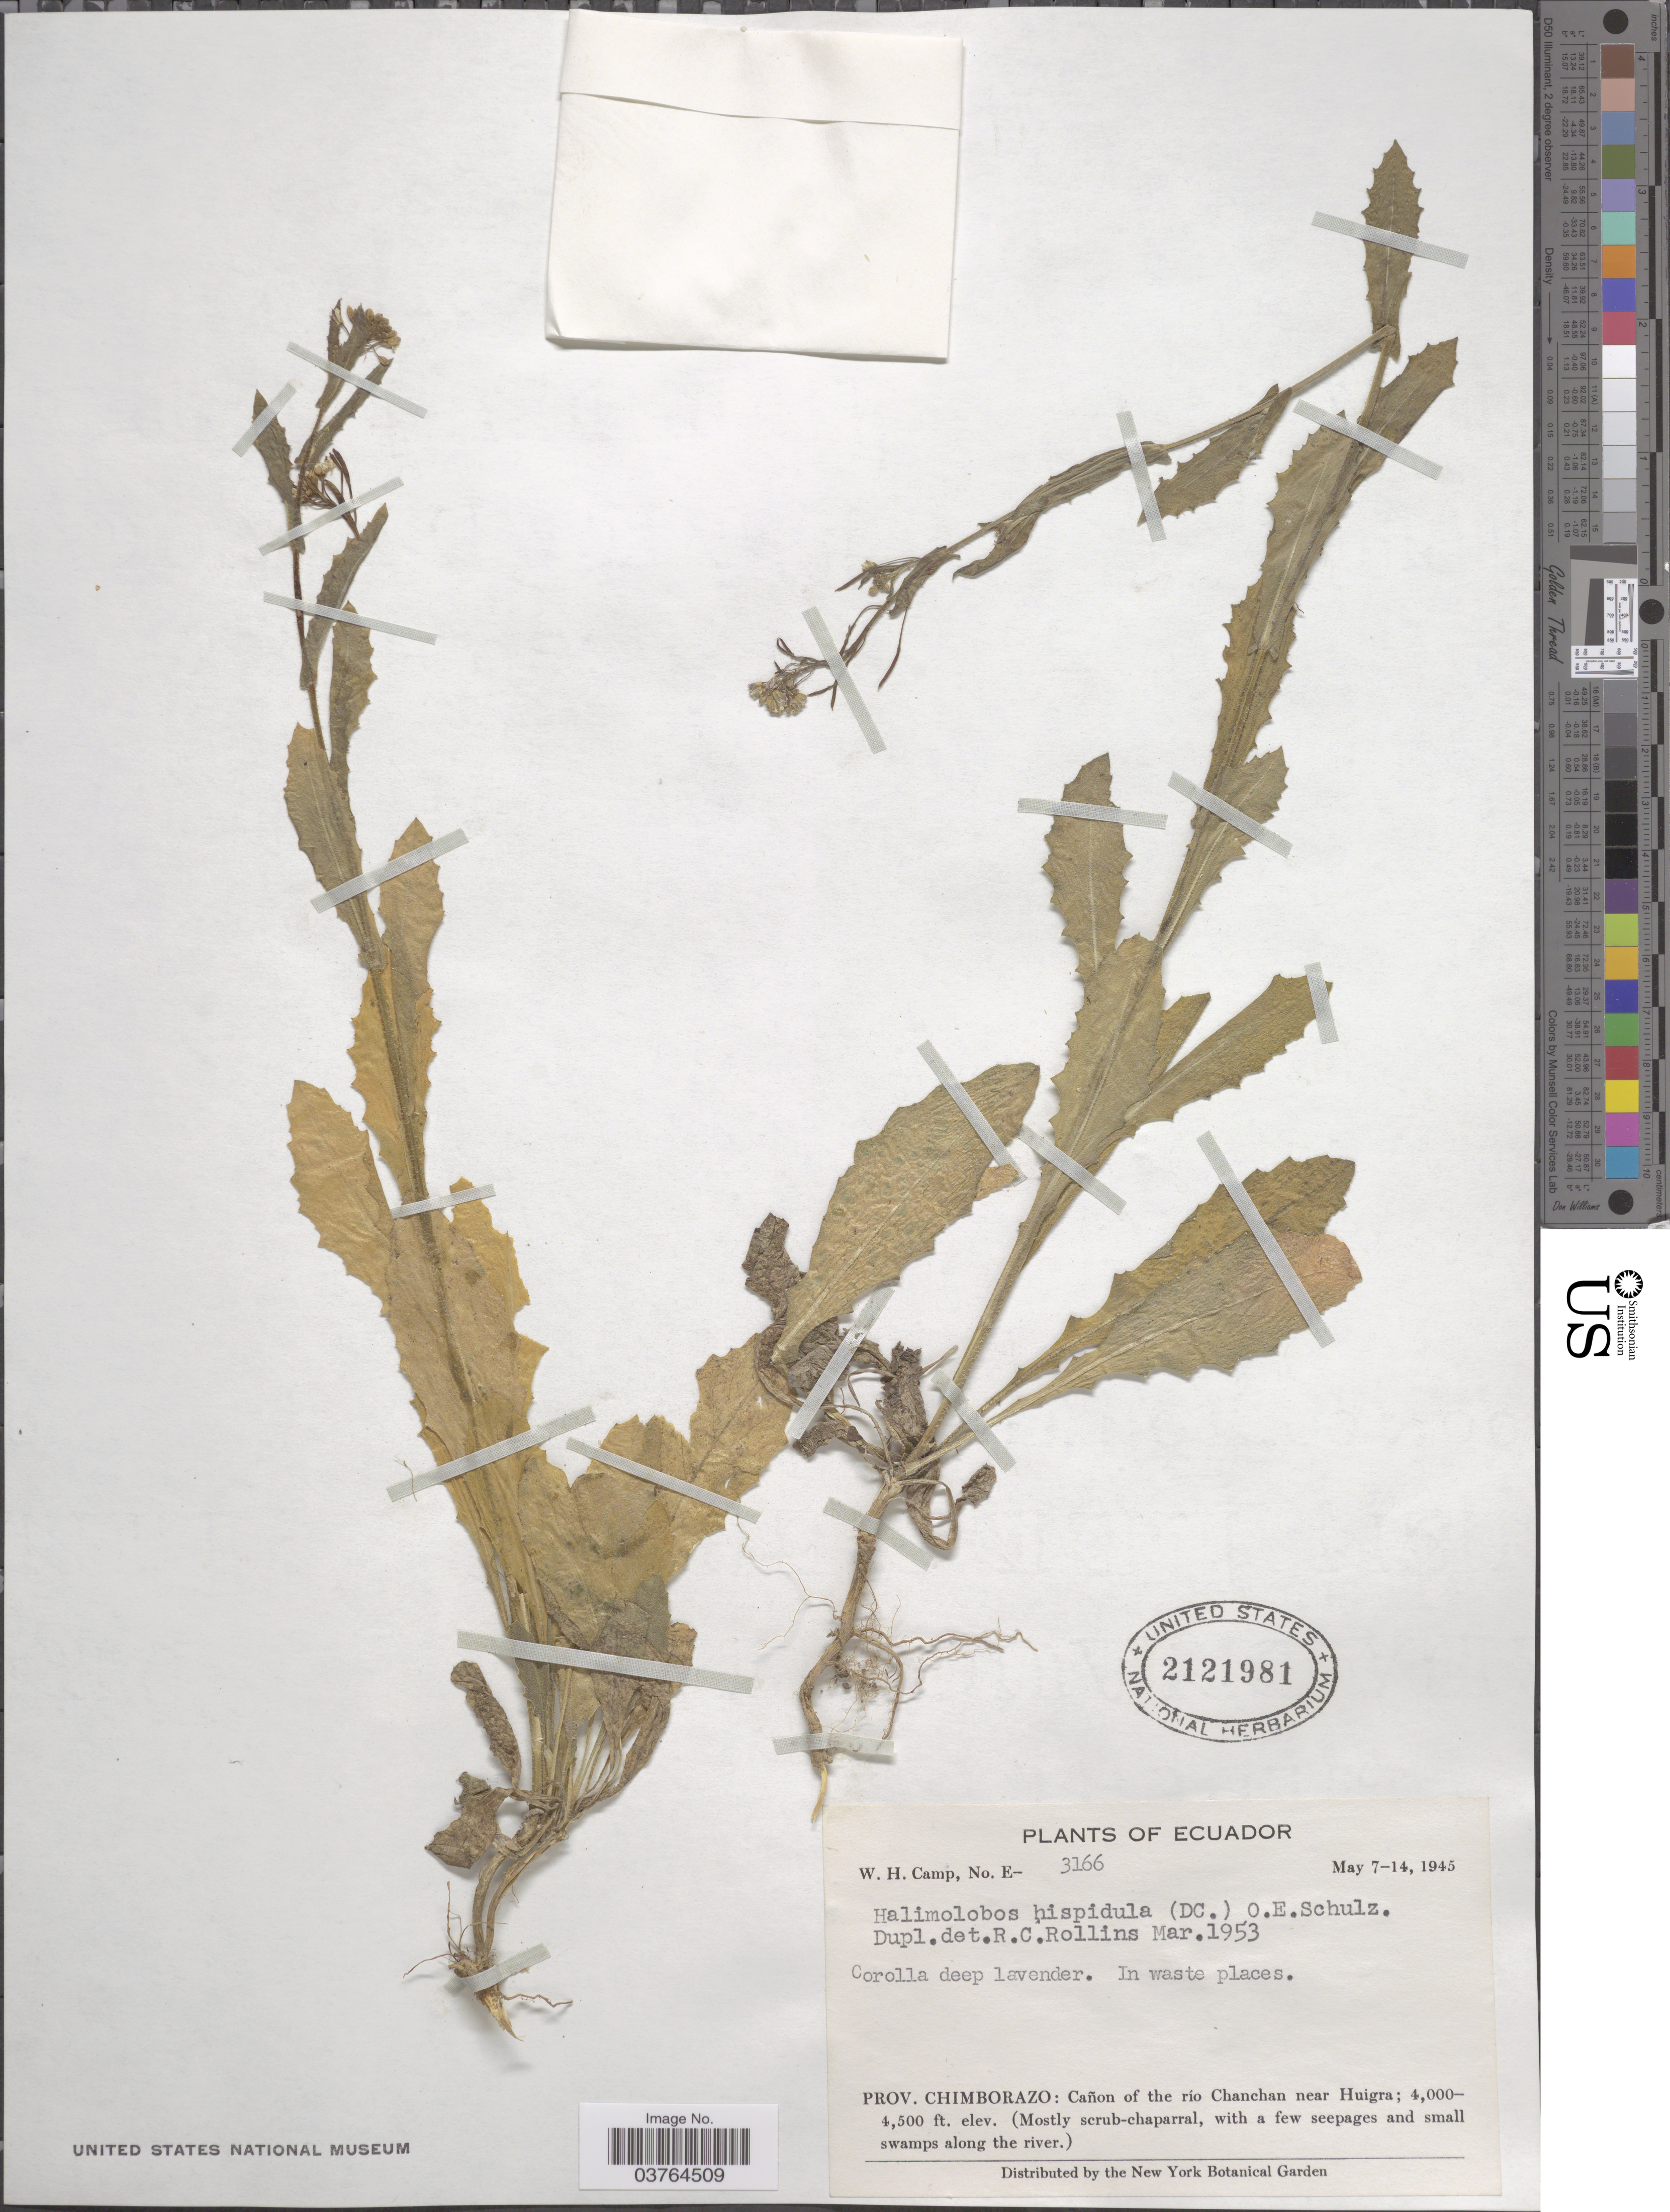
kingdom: Plantae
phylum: Tracheophyta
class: Magnoliopsida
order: Brassicales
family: Brassicaceae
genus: Exhalimolobos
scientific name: Exhalimolobos hispidulus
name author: (DC.) Al-Shehbaz & C.D. Bailey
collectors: W. H. Camp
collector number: E-3166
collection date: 1945-05-07/1945-05-14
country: Ecuador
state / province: Chimborazo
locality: Cañon of the río Chanchan near Huigra.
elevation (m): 1219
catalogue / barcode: US 2121981